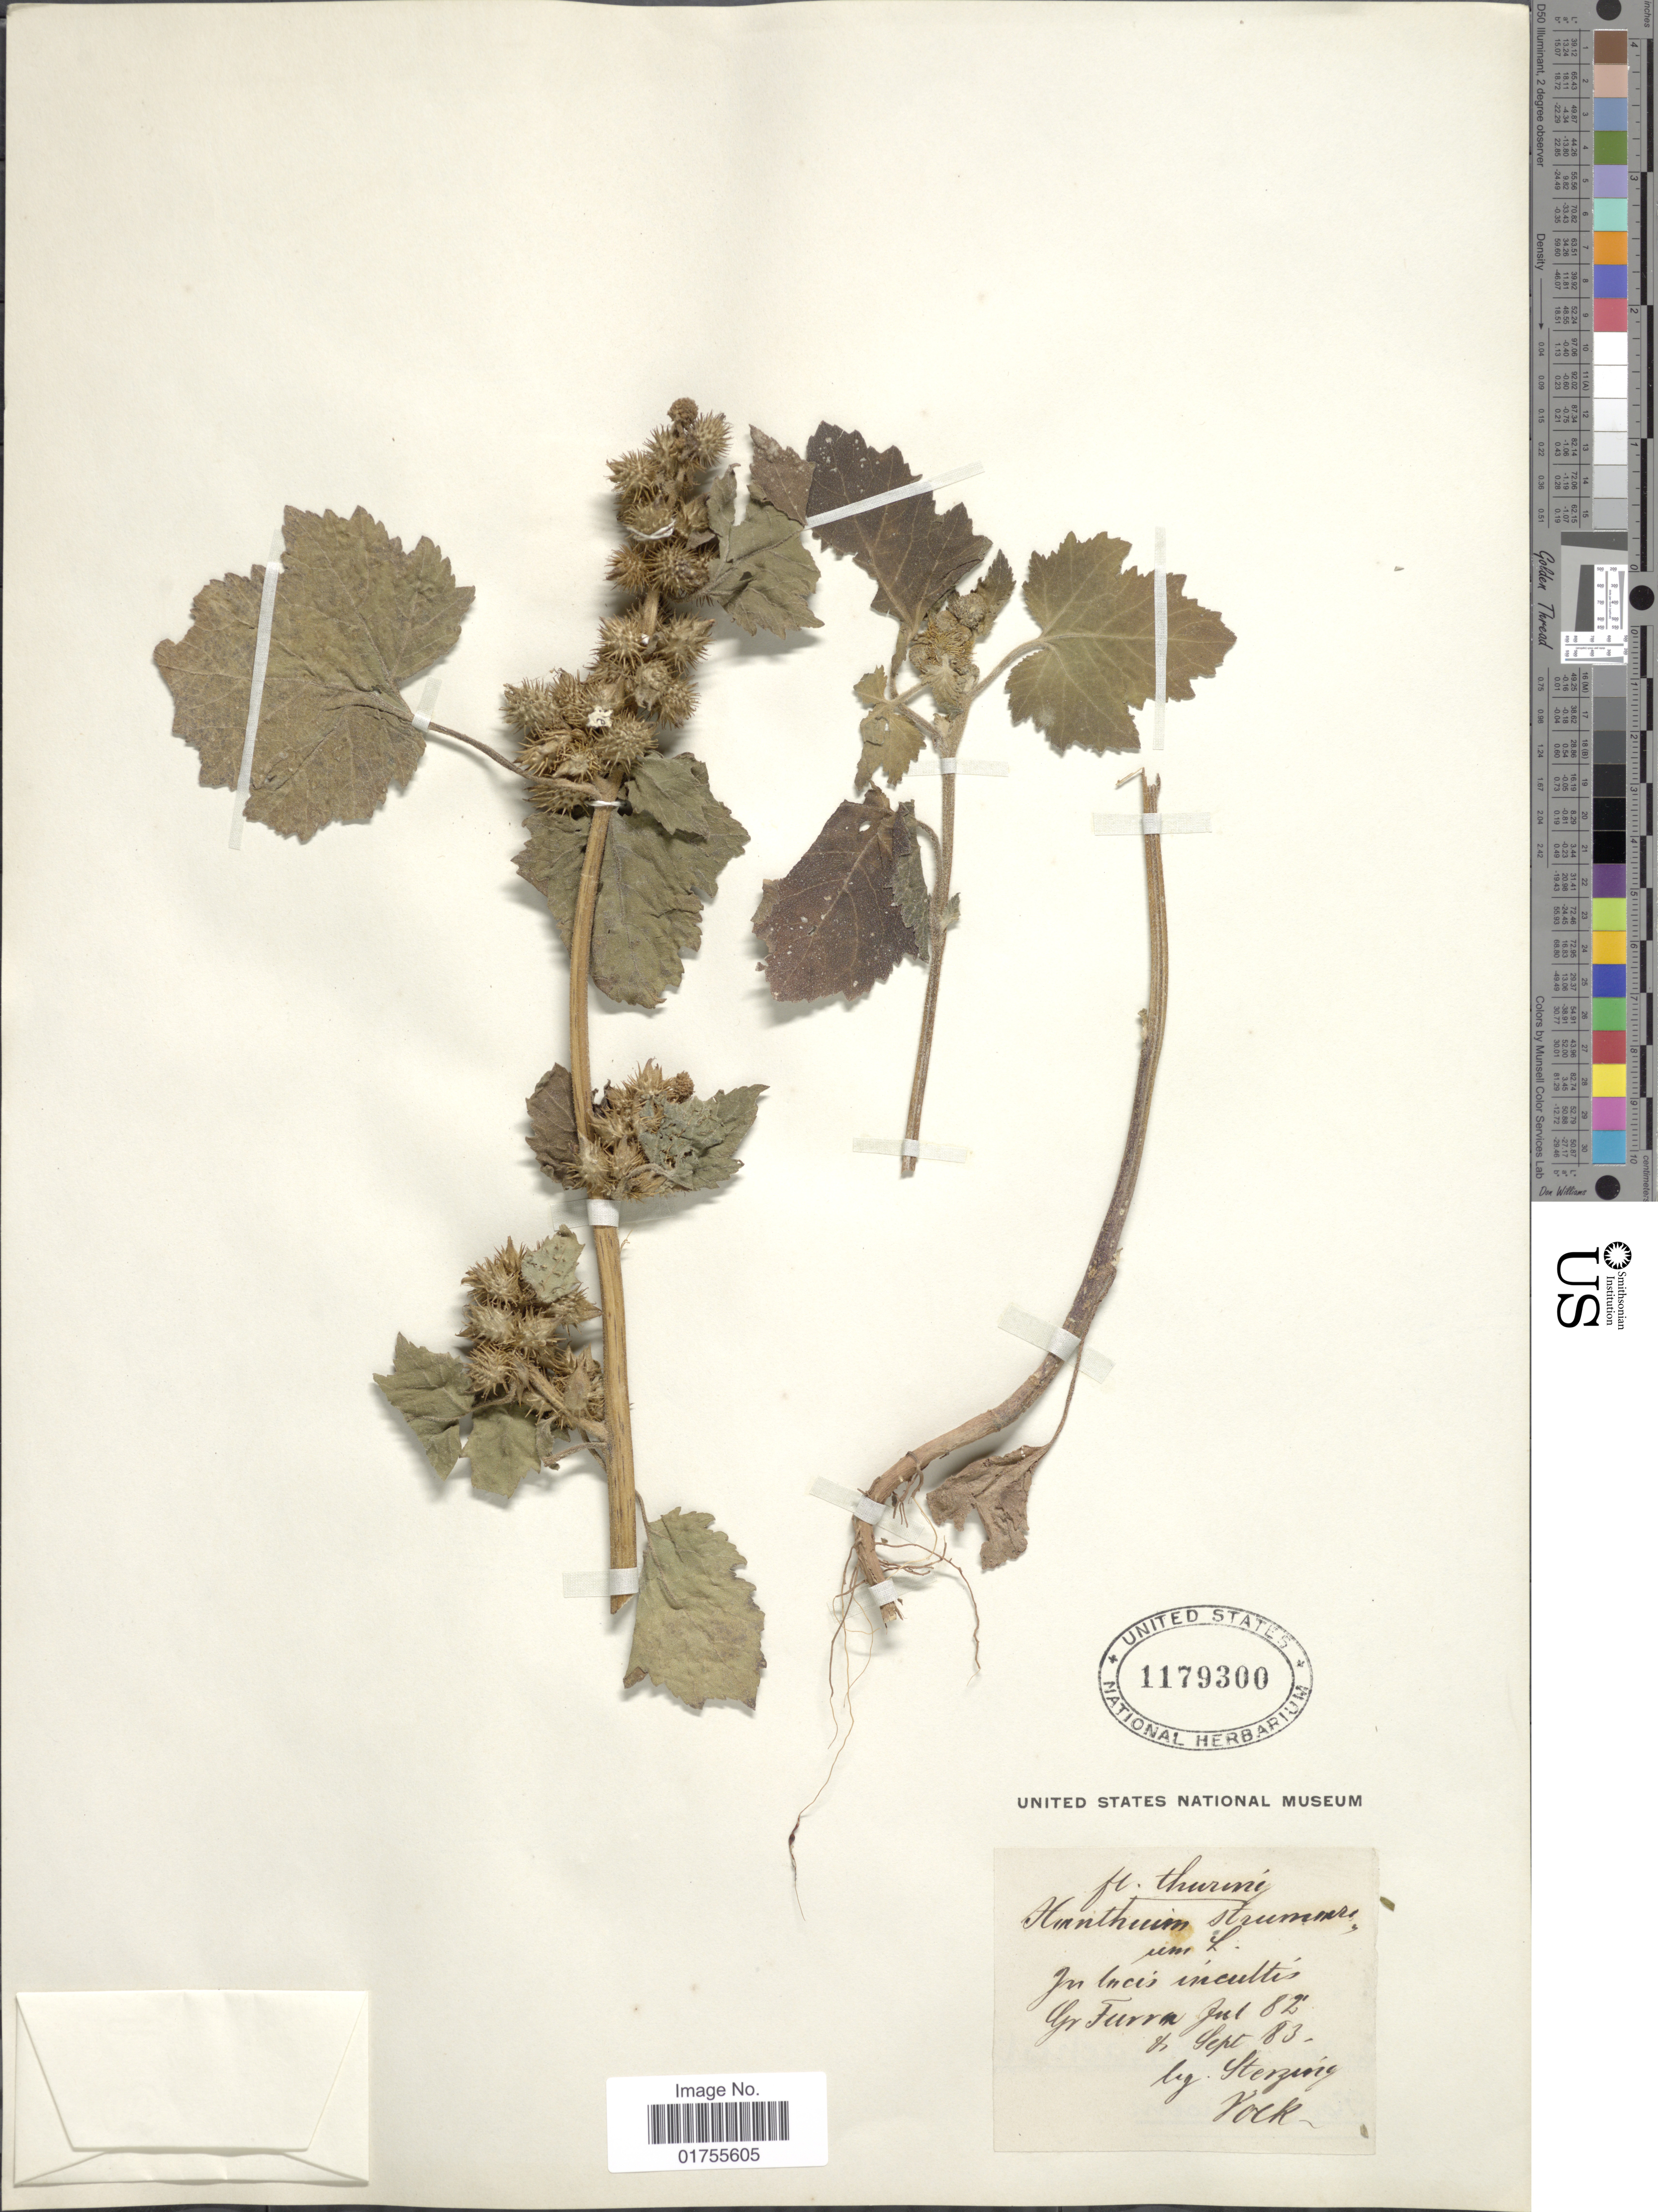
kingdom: Plantae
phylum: Tracheophyta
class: Magnoliopsida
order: Asterales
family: Asteraceae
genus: Xanthium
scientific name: Xanthium strumarium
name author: L.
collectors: Vock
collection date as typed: Transcribed d/m/y: /7/82 to /9/83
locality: In inces incultis aspr. Furra, ft. thurmi [interpreted]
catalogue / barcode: US 1179300